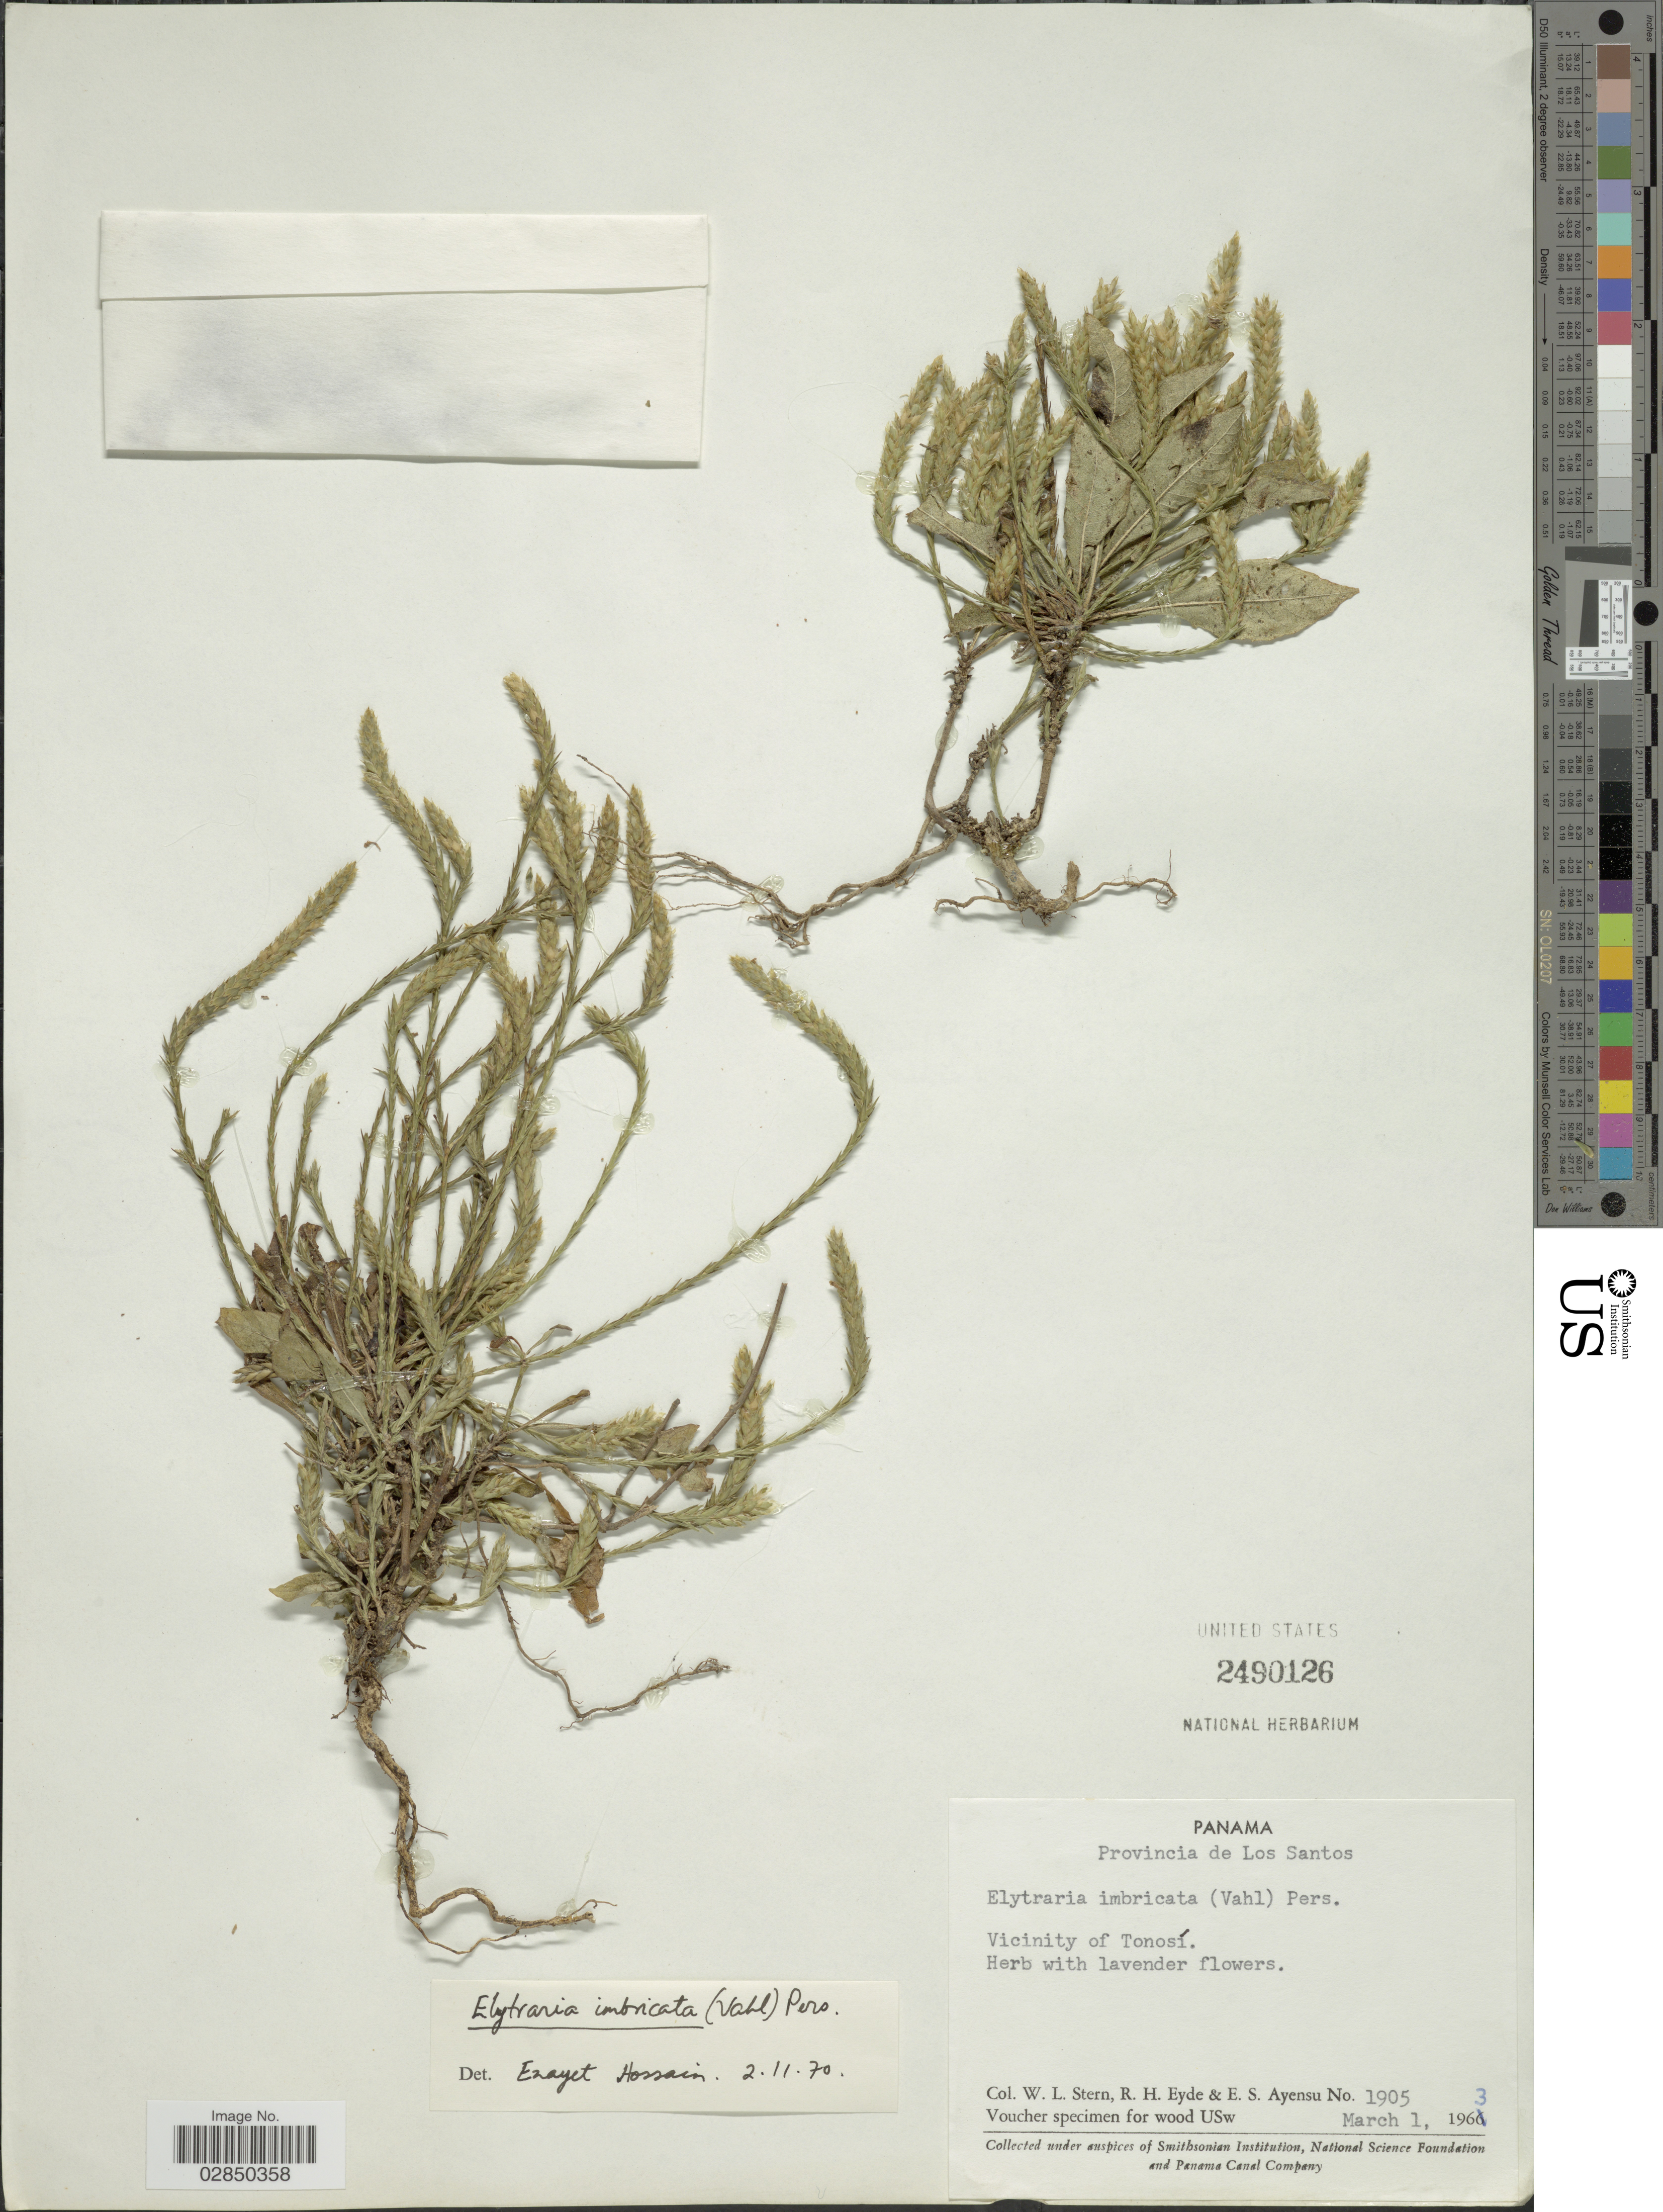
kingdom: Plantae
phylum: Tracheophyta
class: Magnoliopsida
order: Lamiales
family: Acanthaceae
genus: Elytraria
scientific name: Elytraria imbricata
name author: (Vahl) Pers.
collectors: W. L. Stern, R. H. Eyde & E. S. Ayensu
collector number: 1905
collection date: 1963-03-01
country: Panama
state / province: Los Santos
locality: Vicinity of Tonosí.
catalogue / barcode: US 2490126